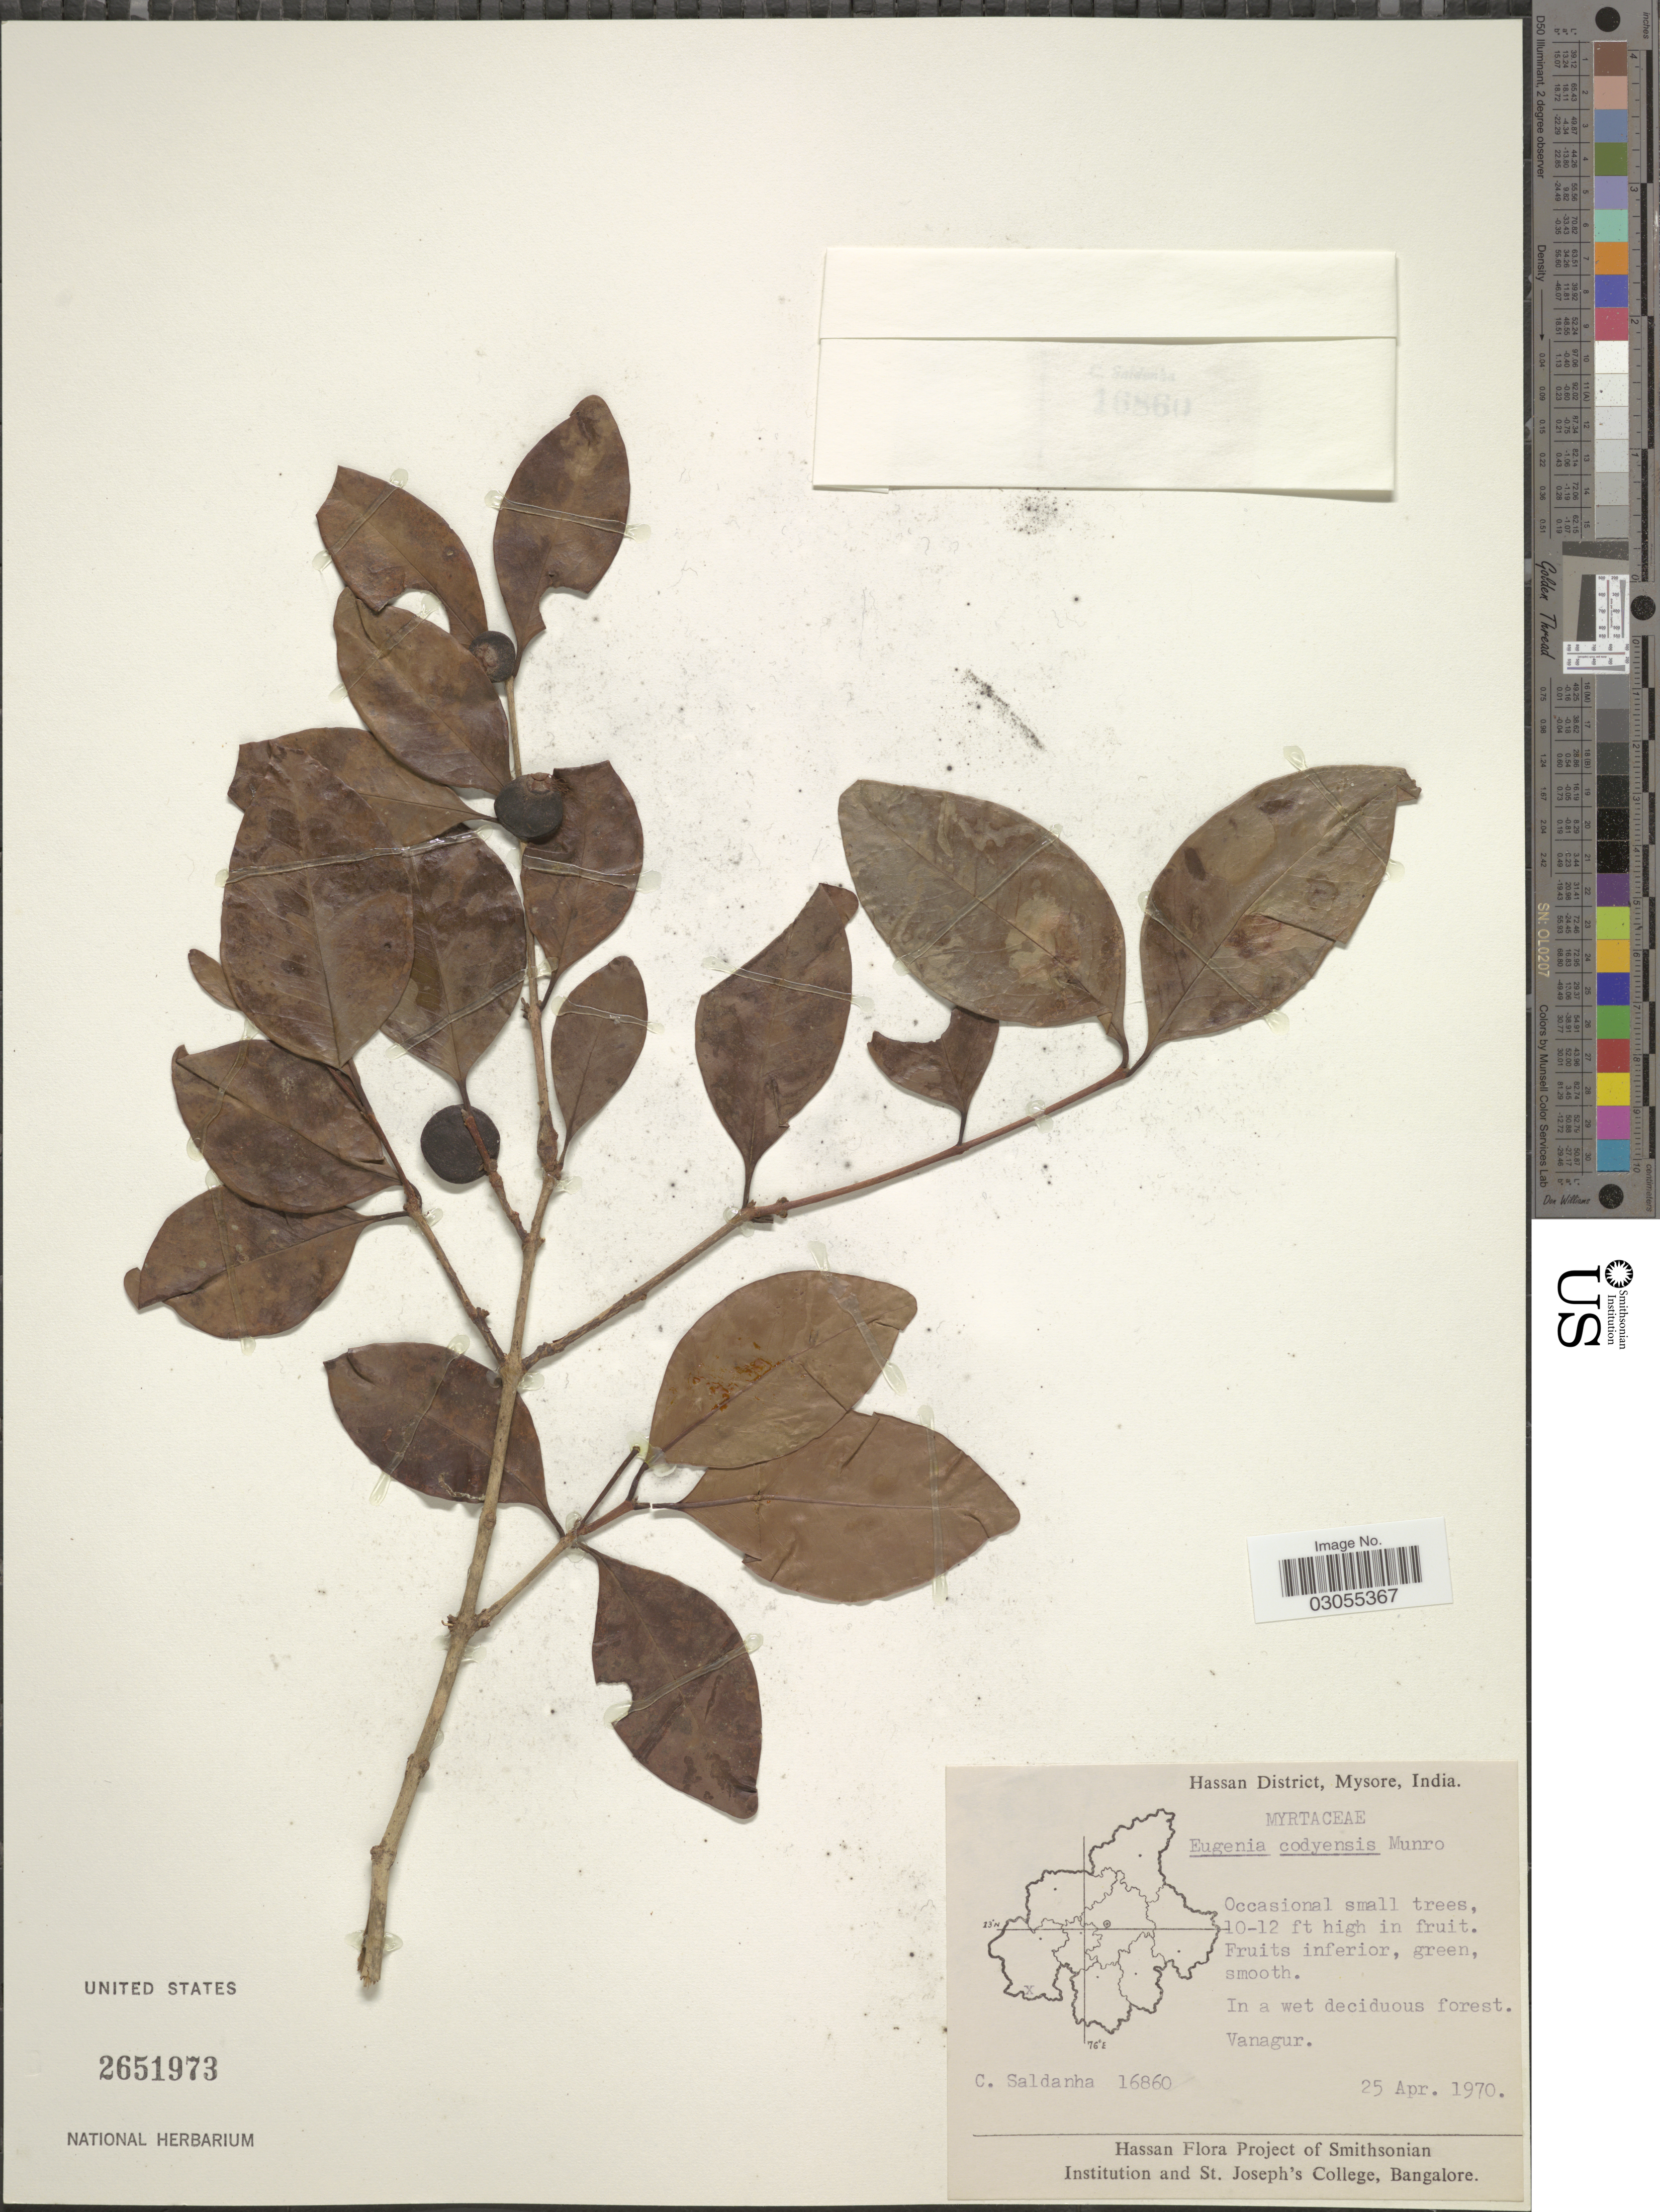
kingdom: Plantae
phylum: Tracheophyta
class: Magnoliopsida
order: Myrtales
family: Myrtaceae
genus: Eugenia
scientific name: Eugenia codyensis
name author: Munro ex Wight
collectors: C. Saldanha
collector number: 16860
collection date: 1970-04-25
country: India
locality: Hassan District, Mysore. In a wet deciduous forest. Vanagur.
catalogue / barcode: US 2651973